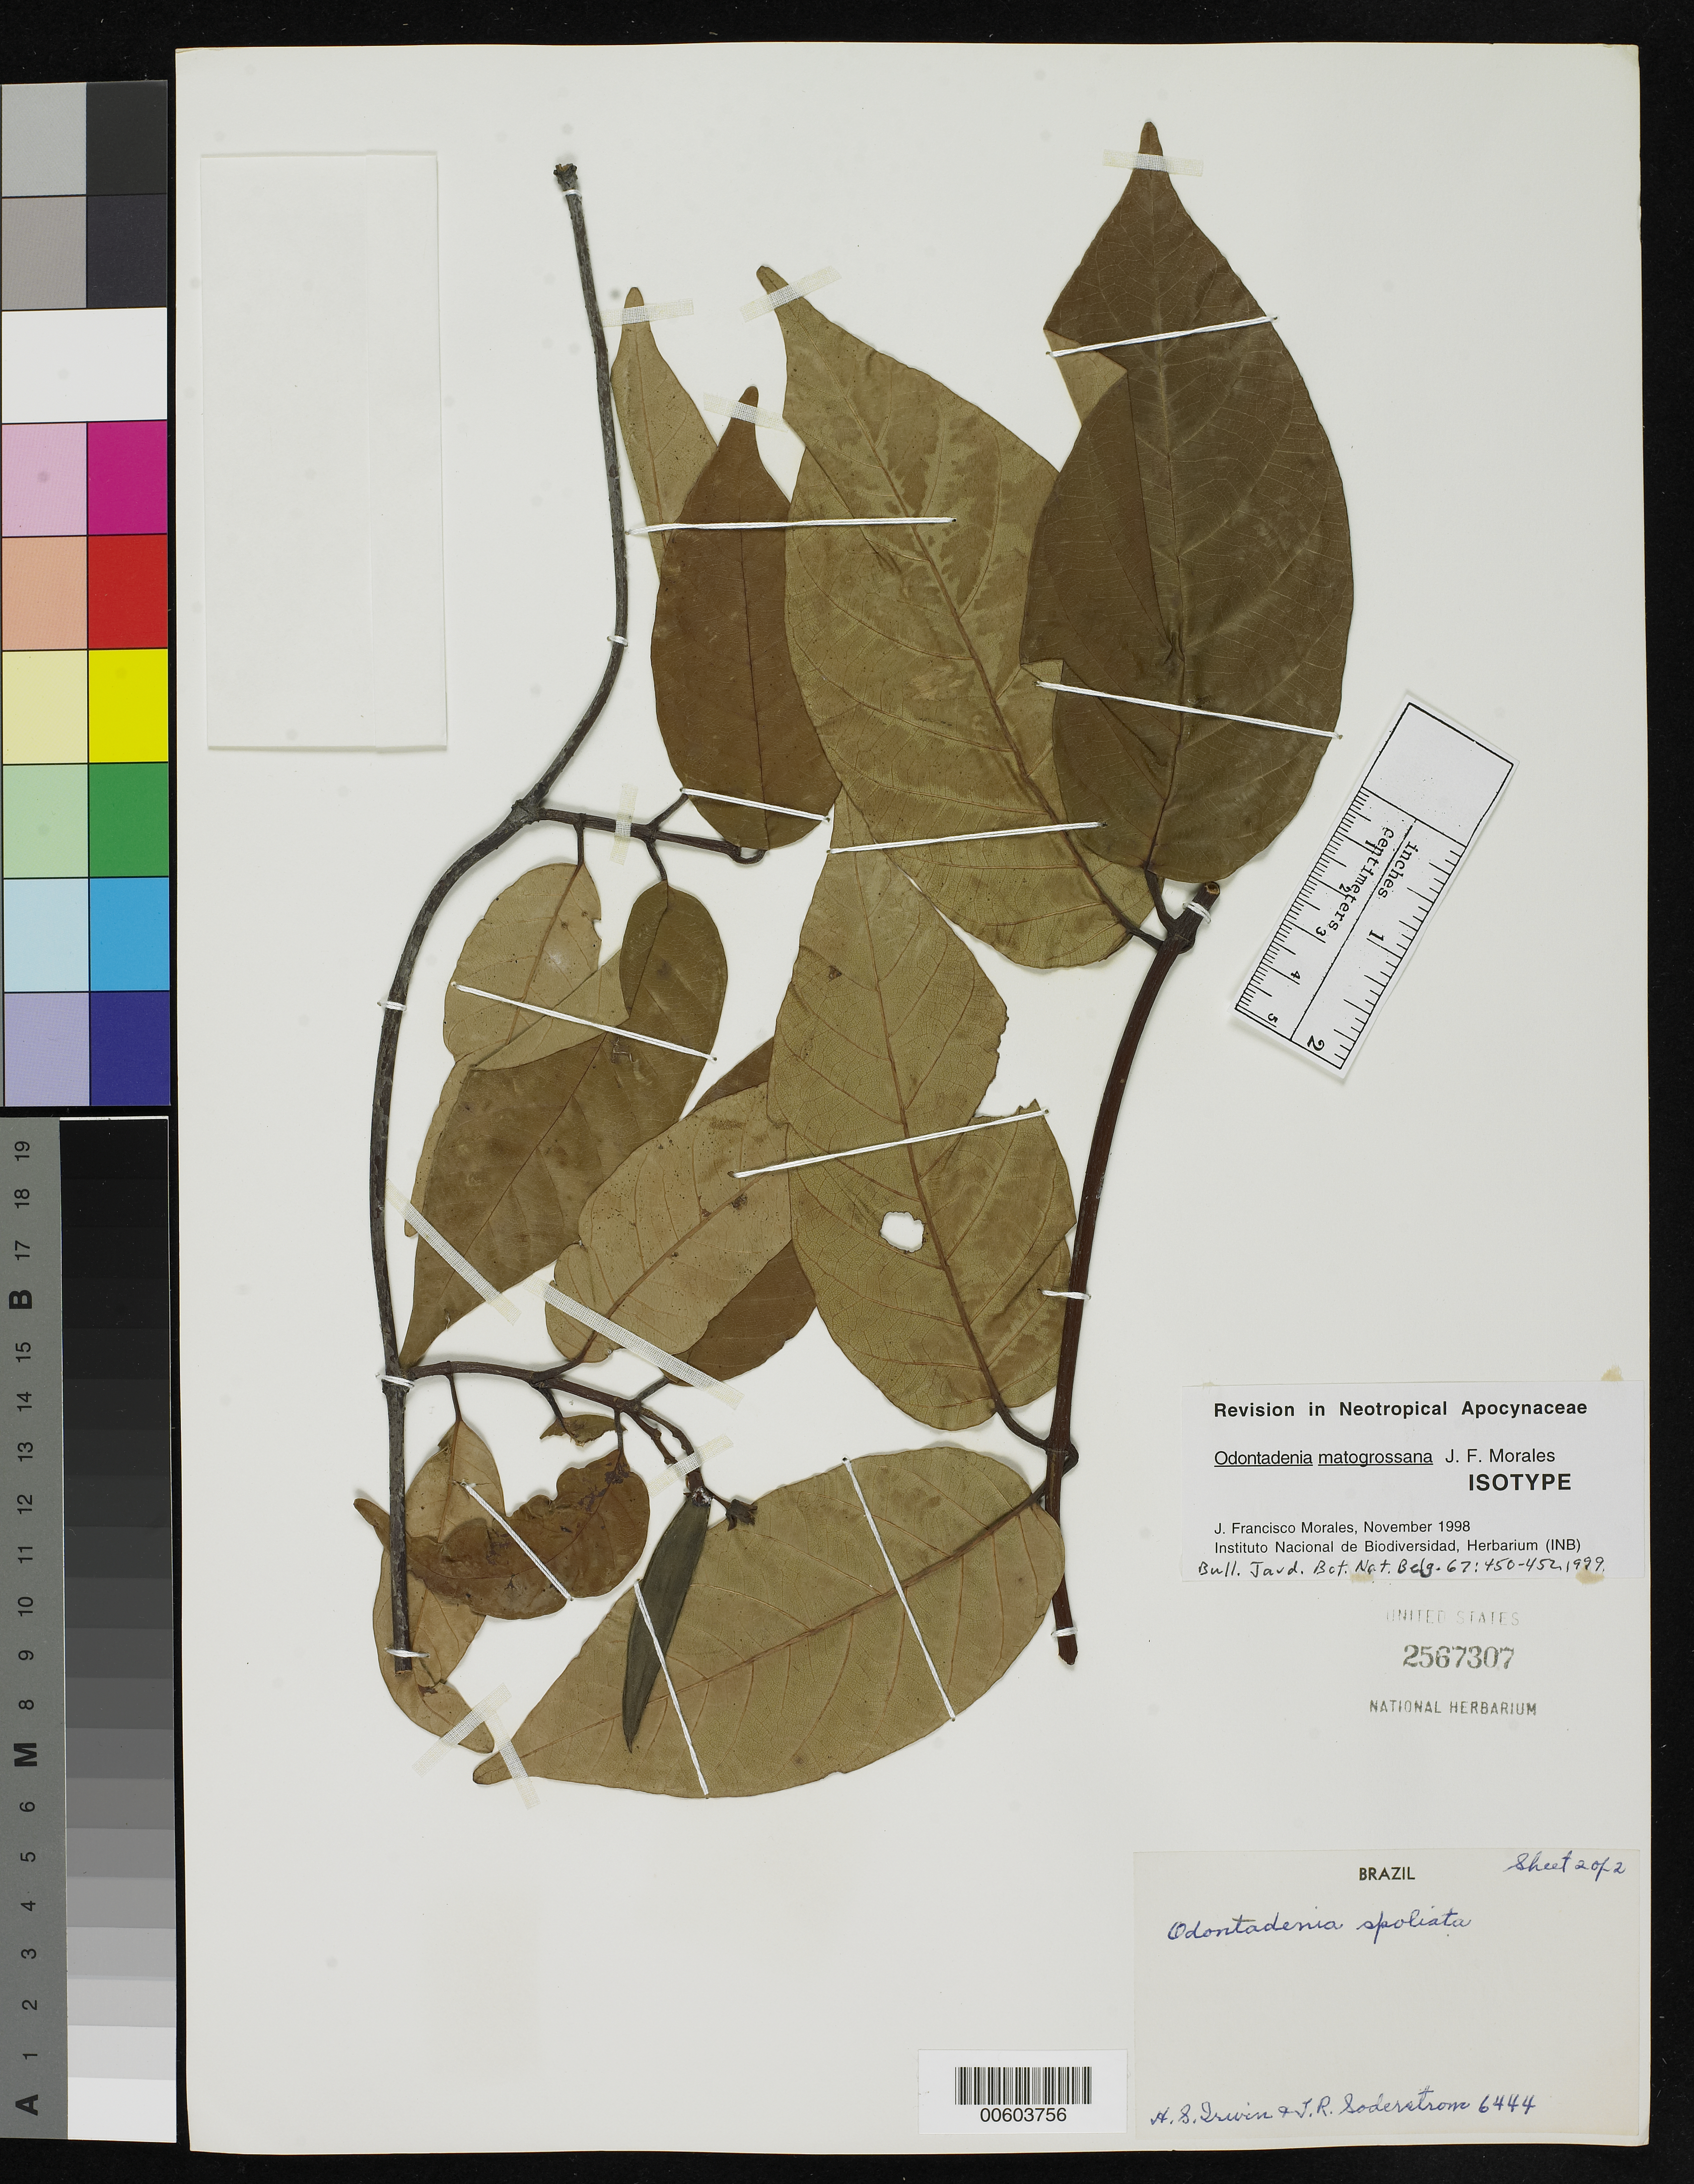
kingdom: Plantae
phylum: Tracheophyta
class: Magnoliopsida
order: Gentianales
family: Apocynaceae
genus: Odontadenia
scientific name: Odontadenia matogrossana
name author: Morales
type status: Isotype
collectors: H. Irwin & T. R. Soderstrom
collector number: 6444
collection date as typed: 30 Sep 1964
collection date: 1964-09-30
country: Brazil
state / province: Mato Grosso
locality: Vicinity of Garapu, swampy creek border.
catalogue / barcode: US 2567307